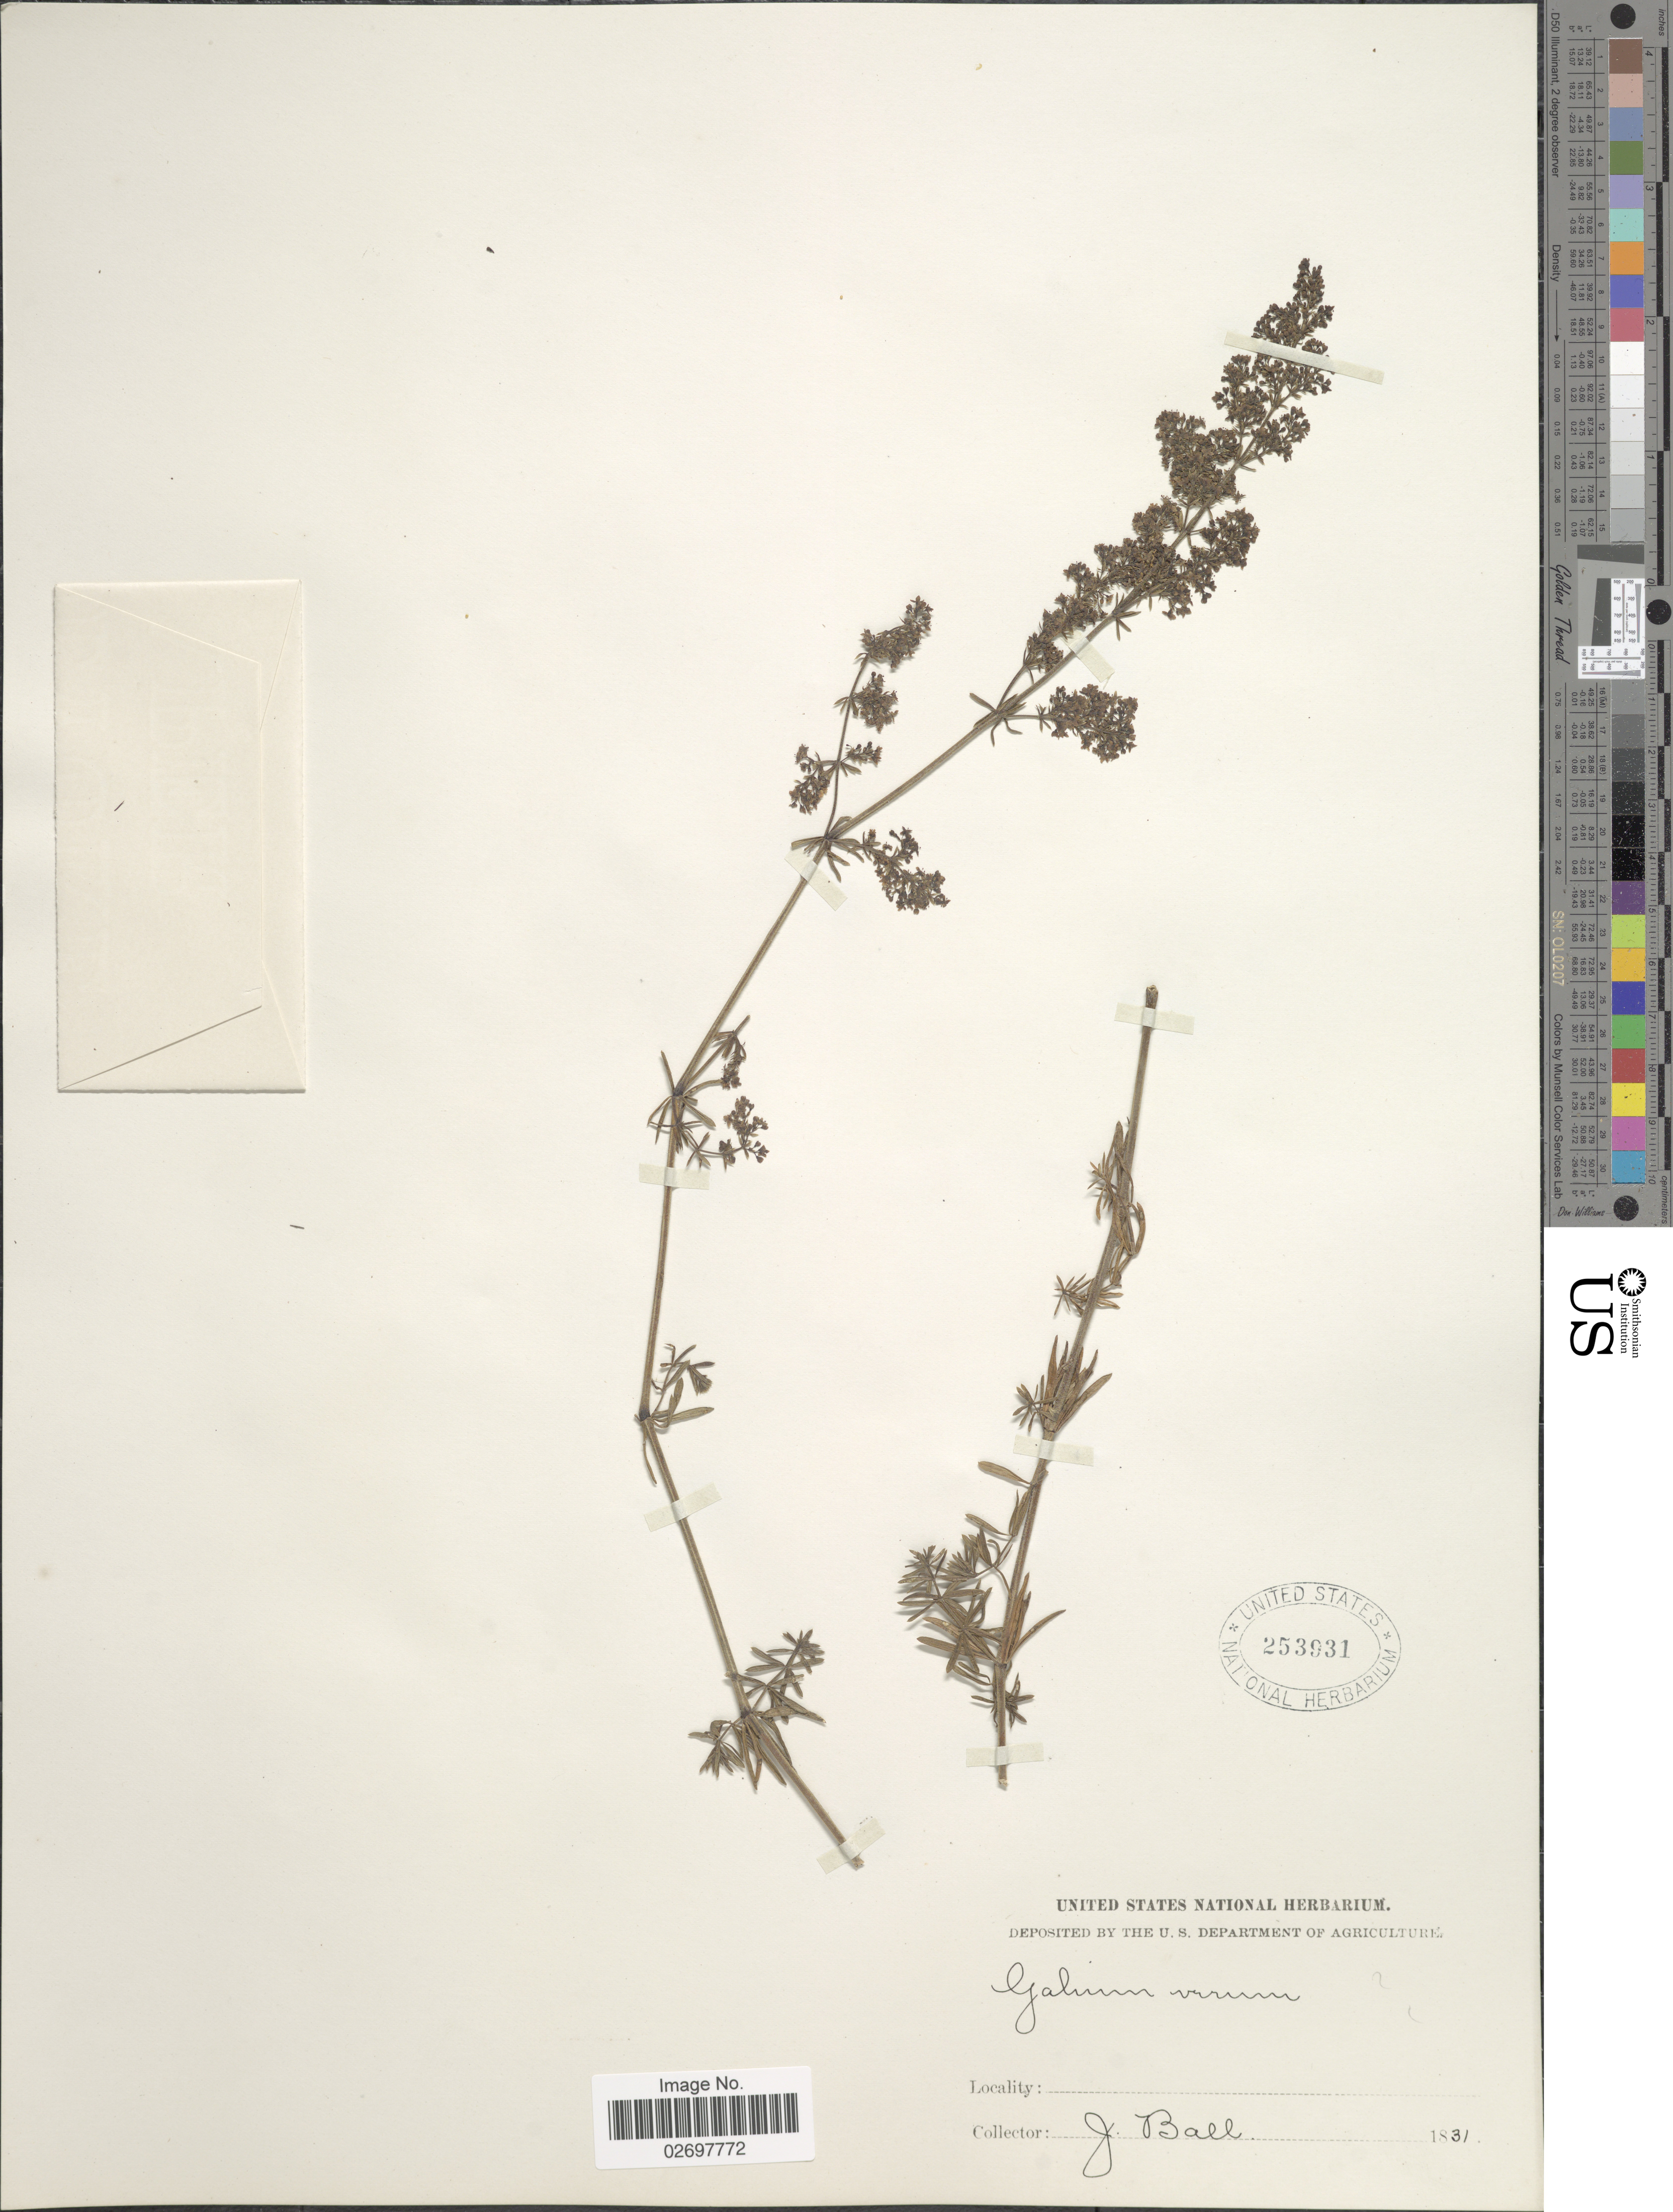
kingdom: Plantae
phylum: Tracheophyta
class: Magnoliopsida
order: Gentianales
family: Rubiaceae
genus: Galium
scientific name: Galium verum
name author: L.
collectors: J. Ball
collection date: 1831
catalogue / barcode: US 253931